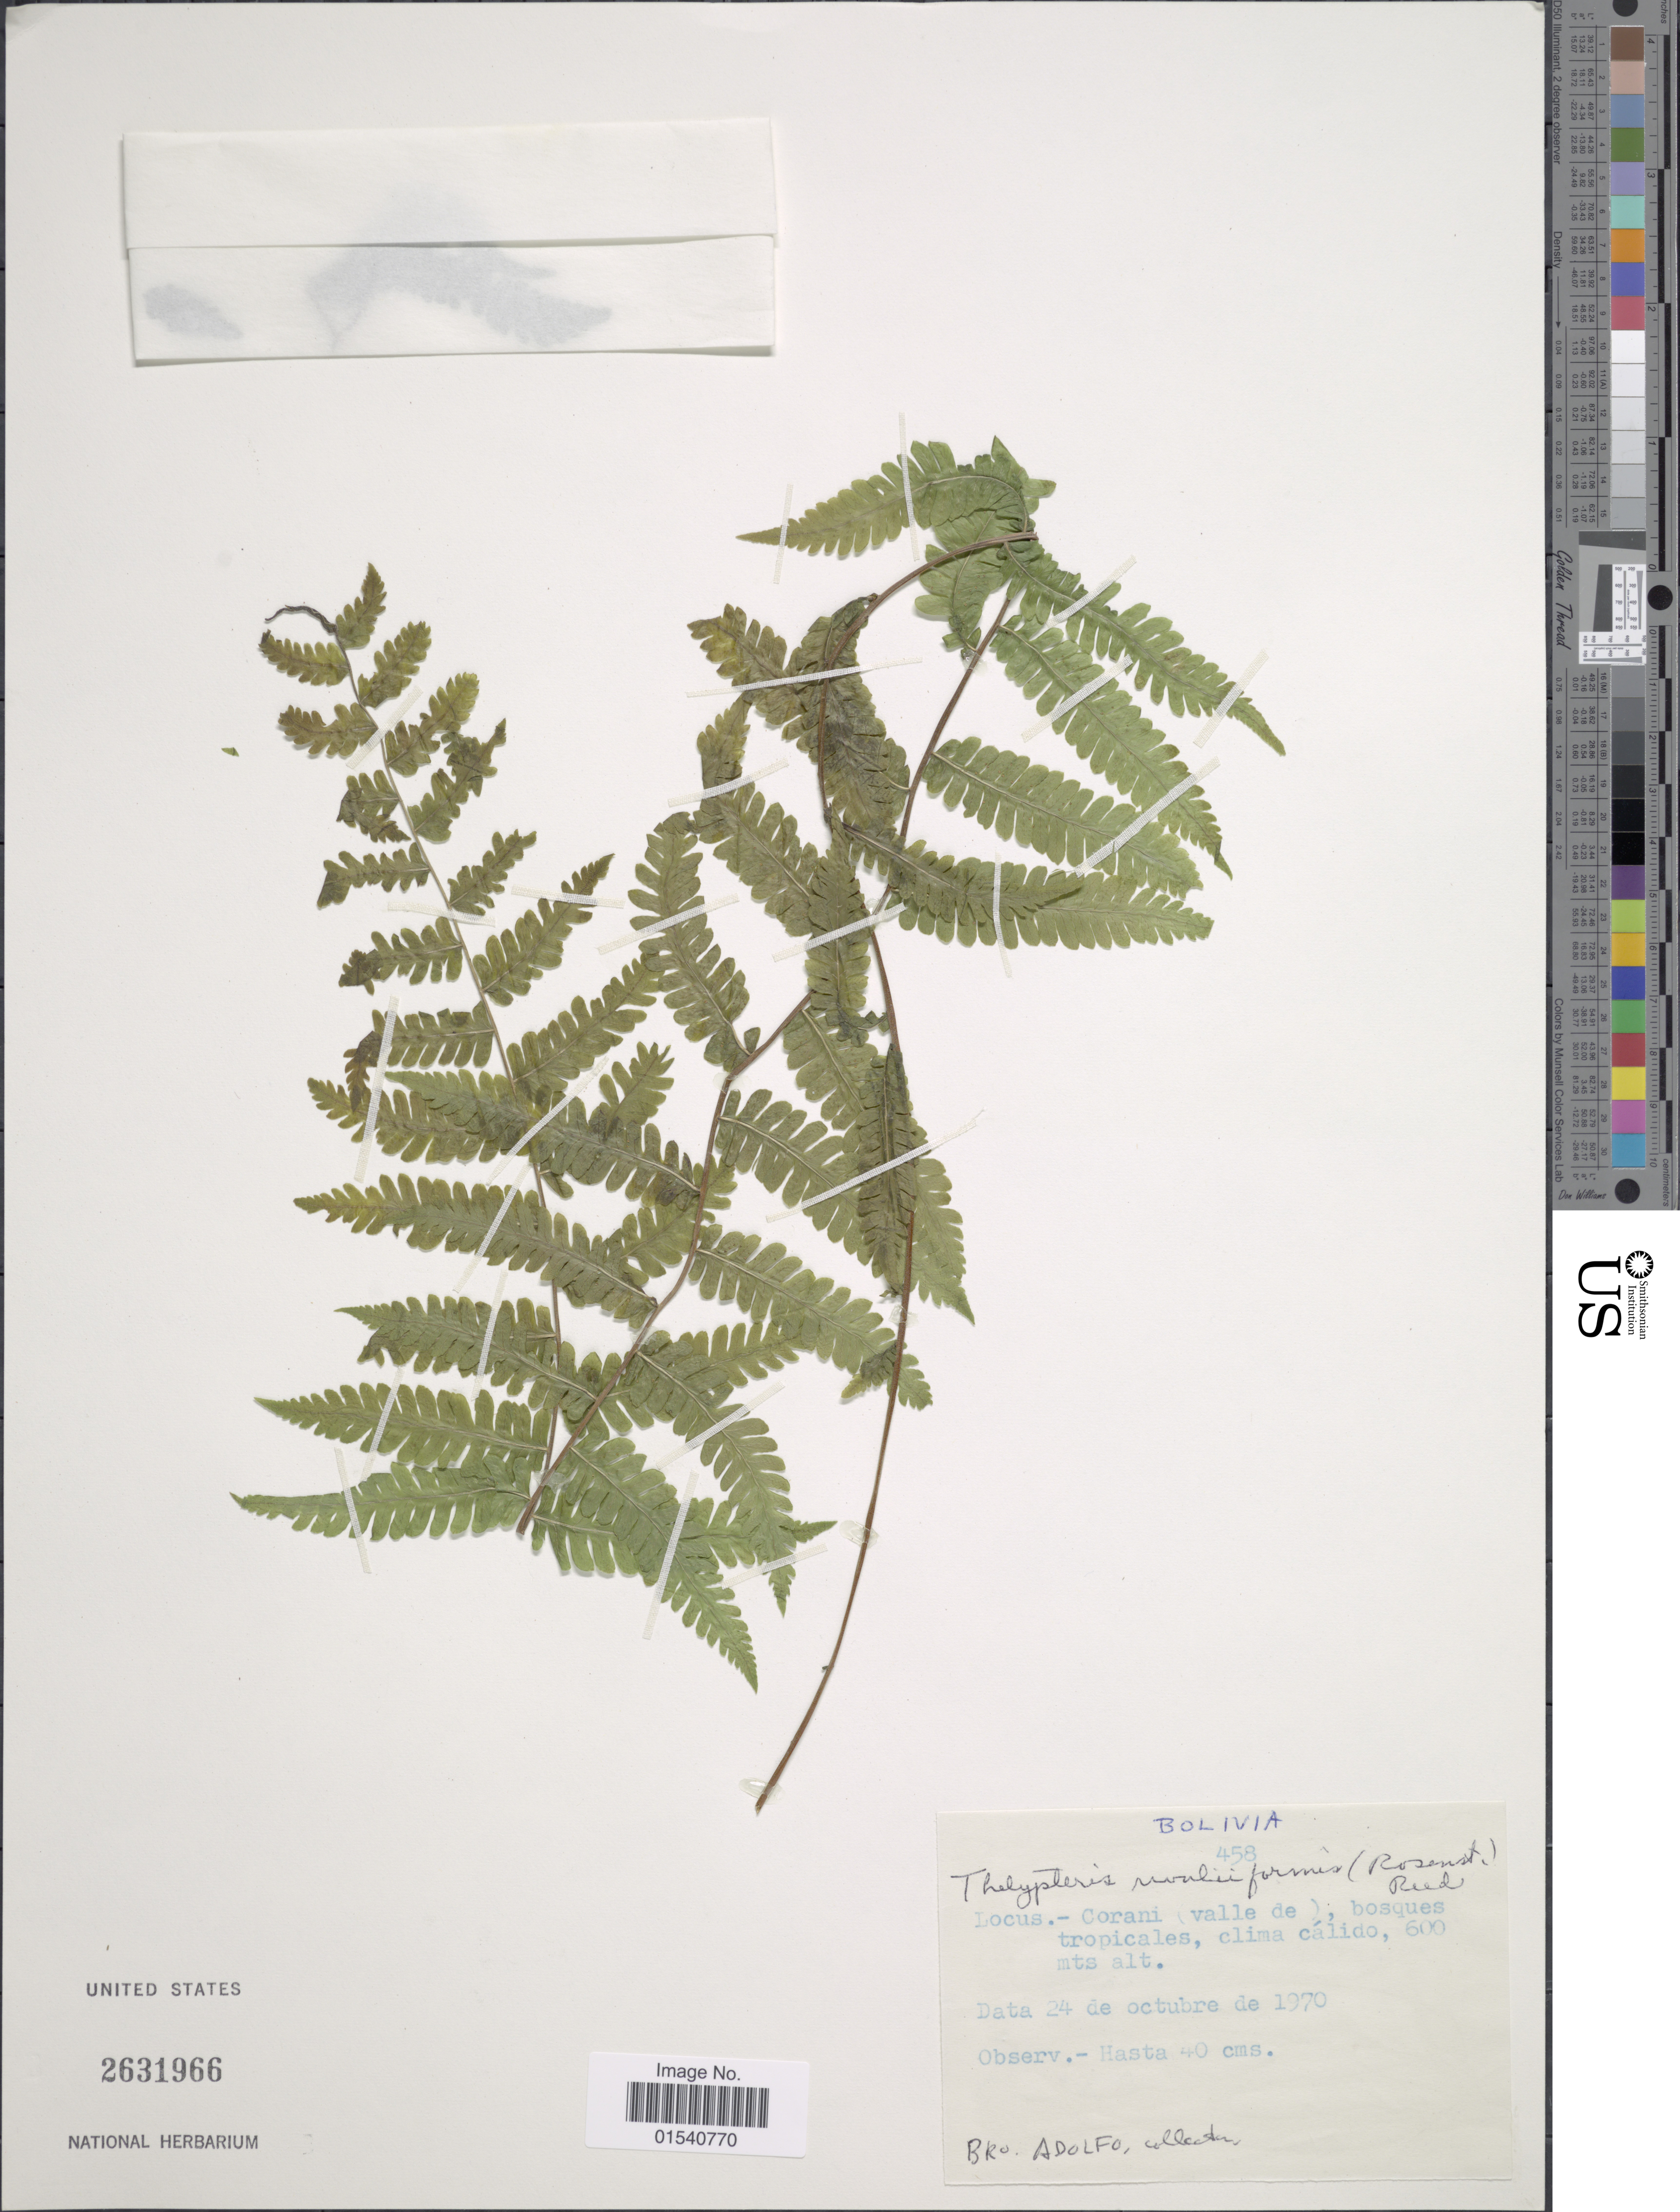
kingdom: Plantae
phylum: Tracheophyta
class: Polypodiopsida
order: Polypodiales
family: Thelypteridaceae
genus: Amauropelta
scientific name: Amauropelta rivulariformis (Rosenst.) comb. nov., ined 2015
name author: (Rosenst.)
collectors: Bro. Adolfo M.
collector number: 458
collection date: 1970-10-24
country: Bolivia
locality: Corani (valle de), bosques tropicales, clima cálido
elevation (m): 600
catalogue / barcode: US 2631966